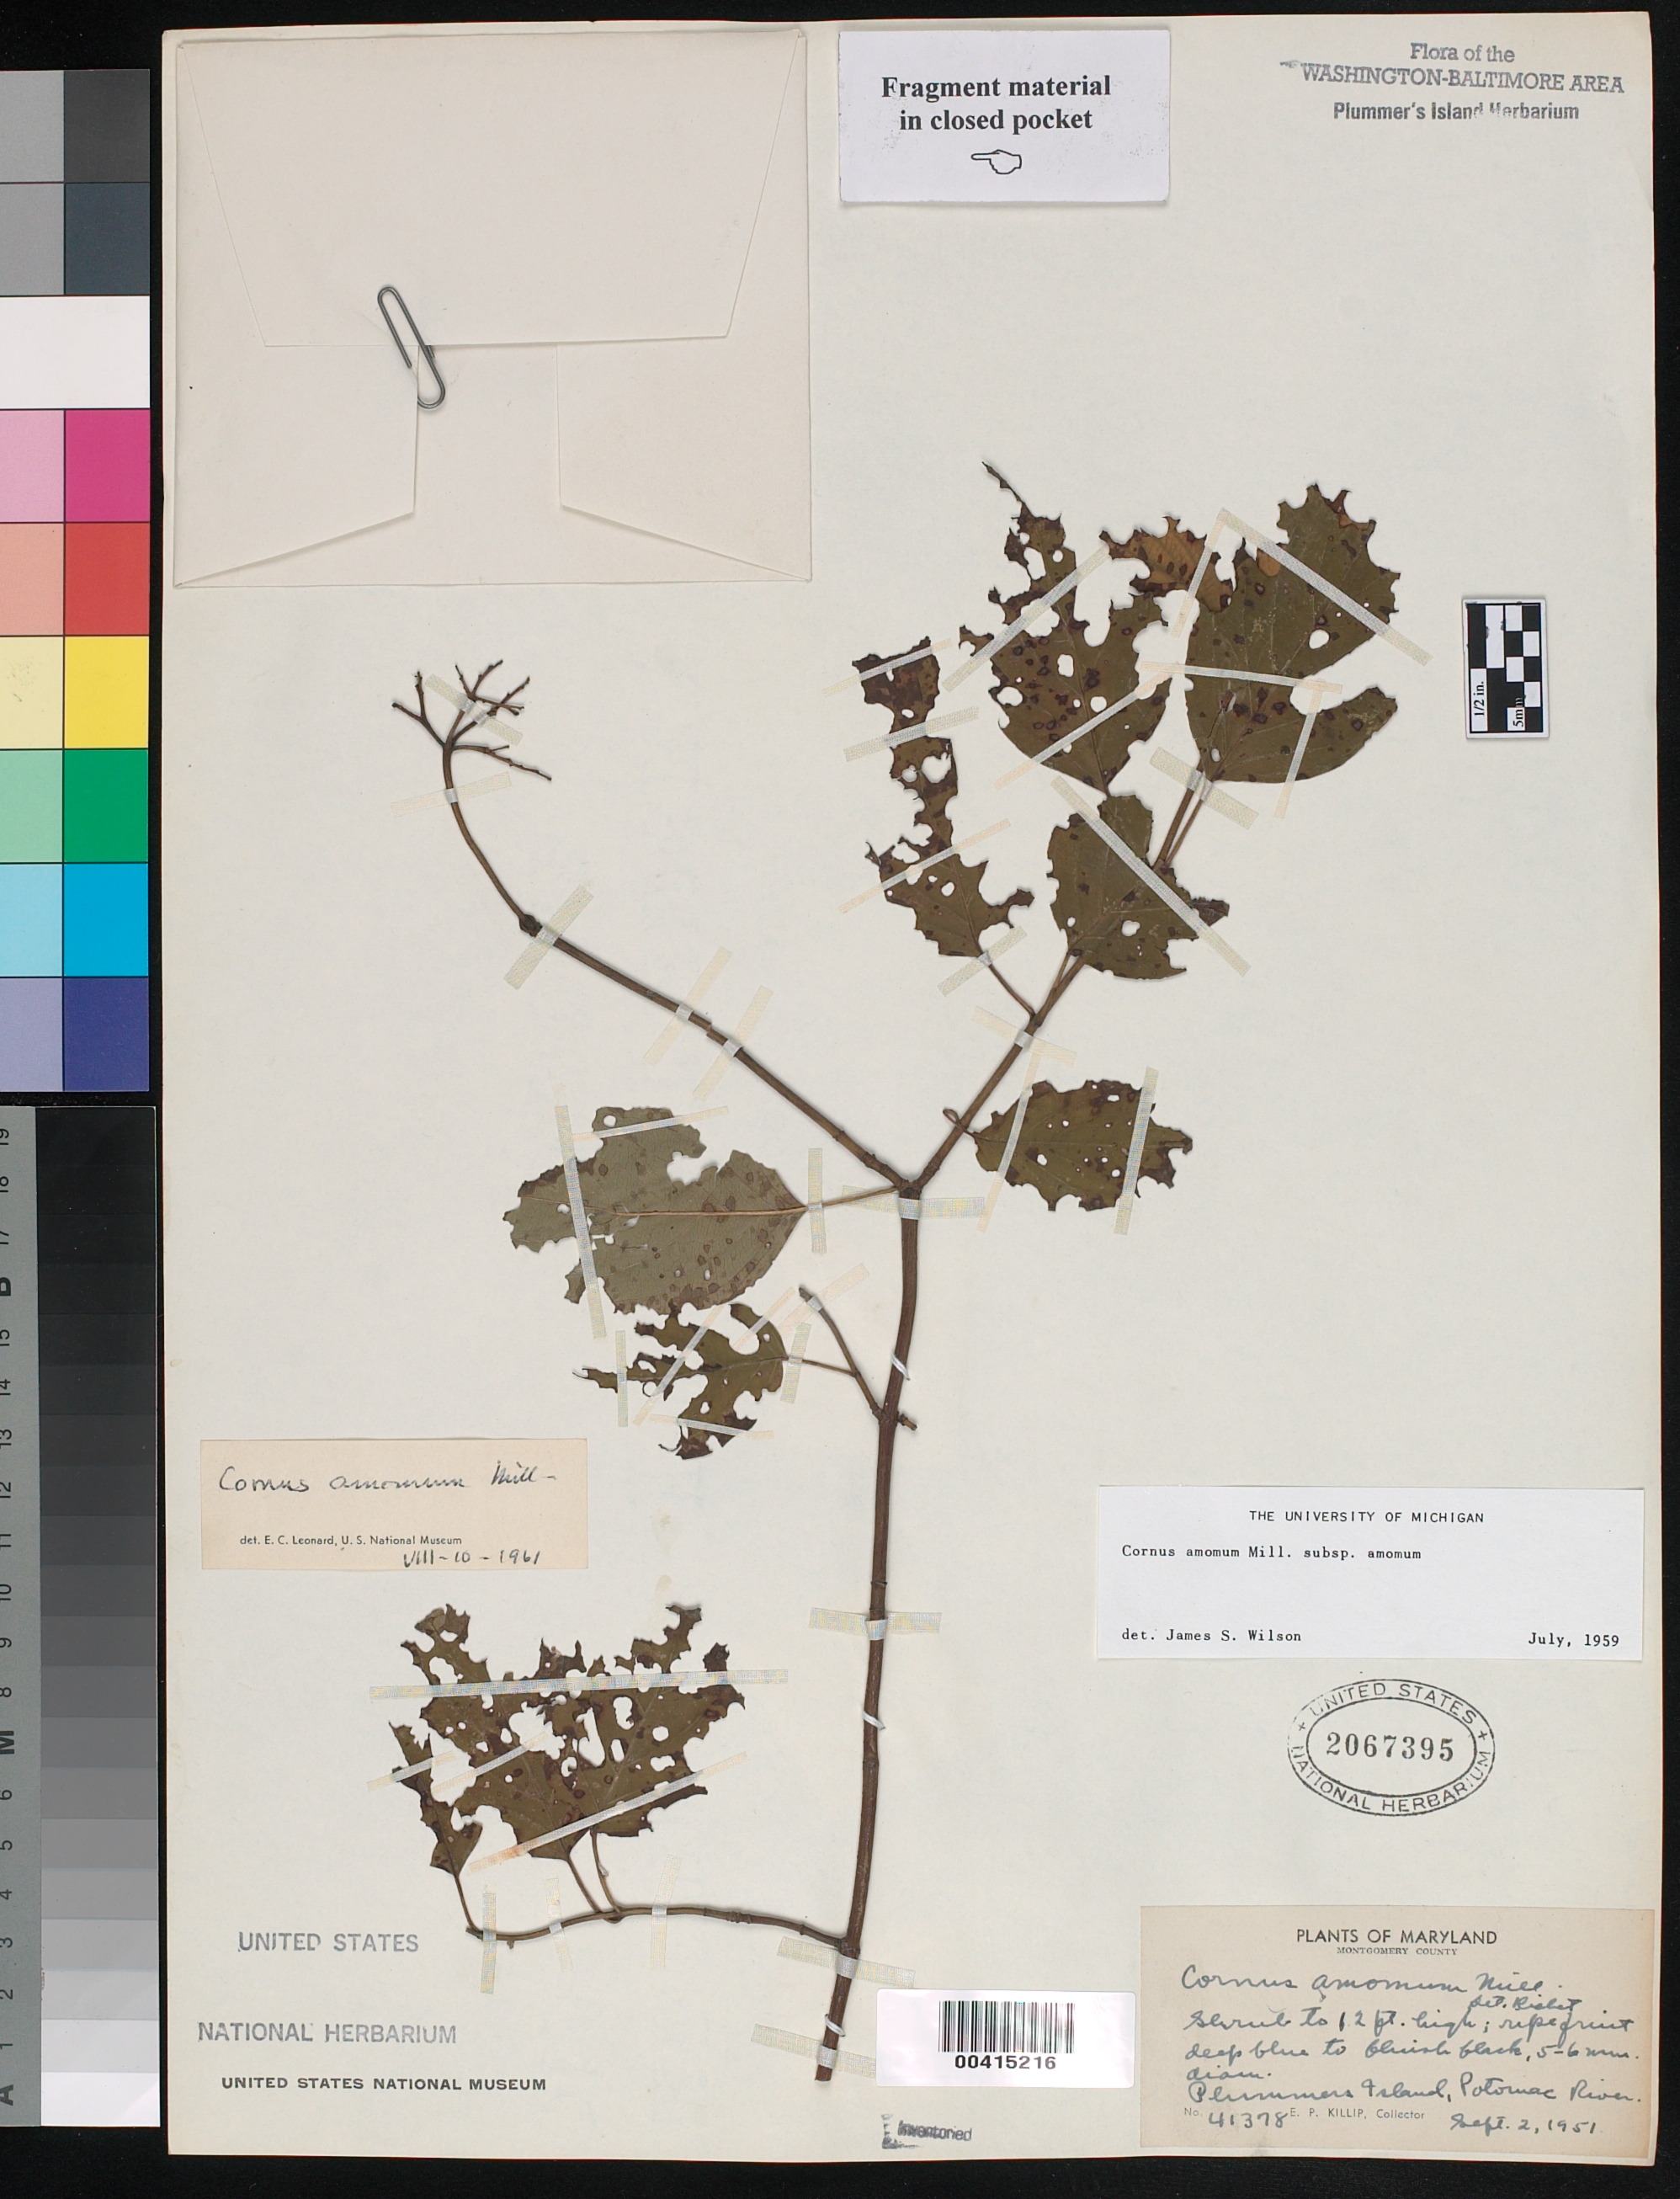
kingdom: Plantae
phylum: Tracheophyta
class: Magnoliopsida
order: Cornales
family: Cornaceae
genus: Cornus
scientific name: Cornus amomum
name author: Mill.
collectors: E. P. Killip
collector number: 41378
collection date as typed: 02 Sep 1951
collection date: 1951-09-02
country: United States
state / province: Maryland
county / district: Montgomery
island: Plummers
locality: Plummer's Island, Potomac River C. & O. Canal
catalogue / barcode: US 2067395